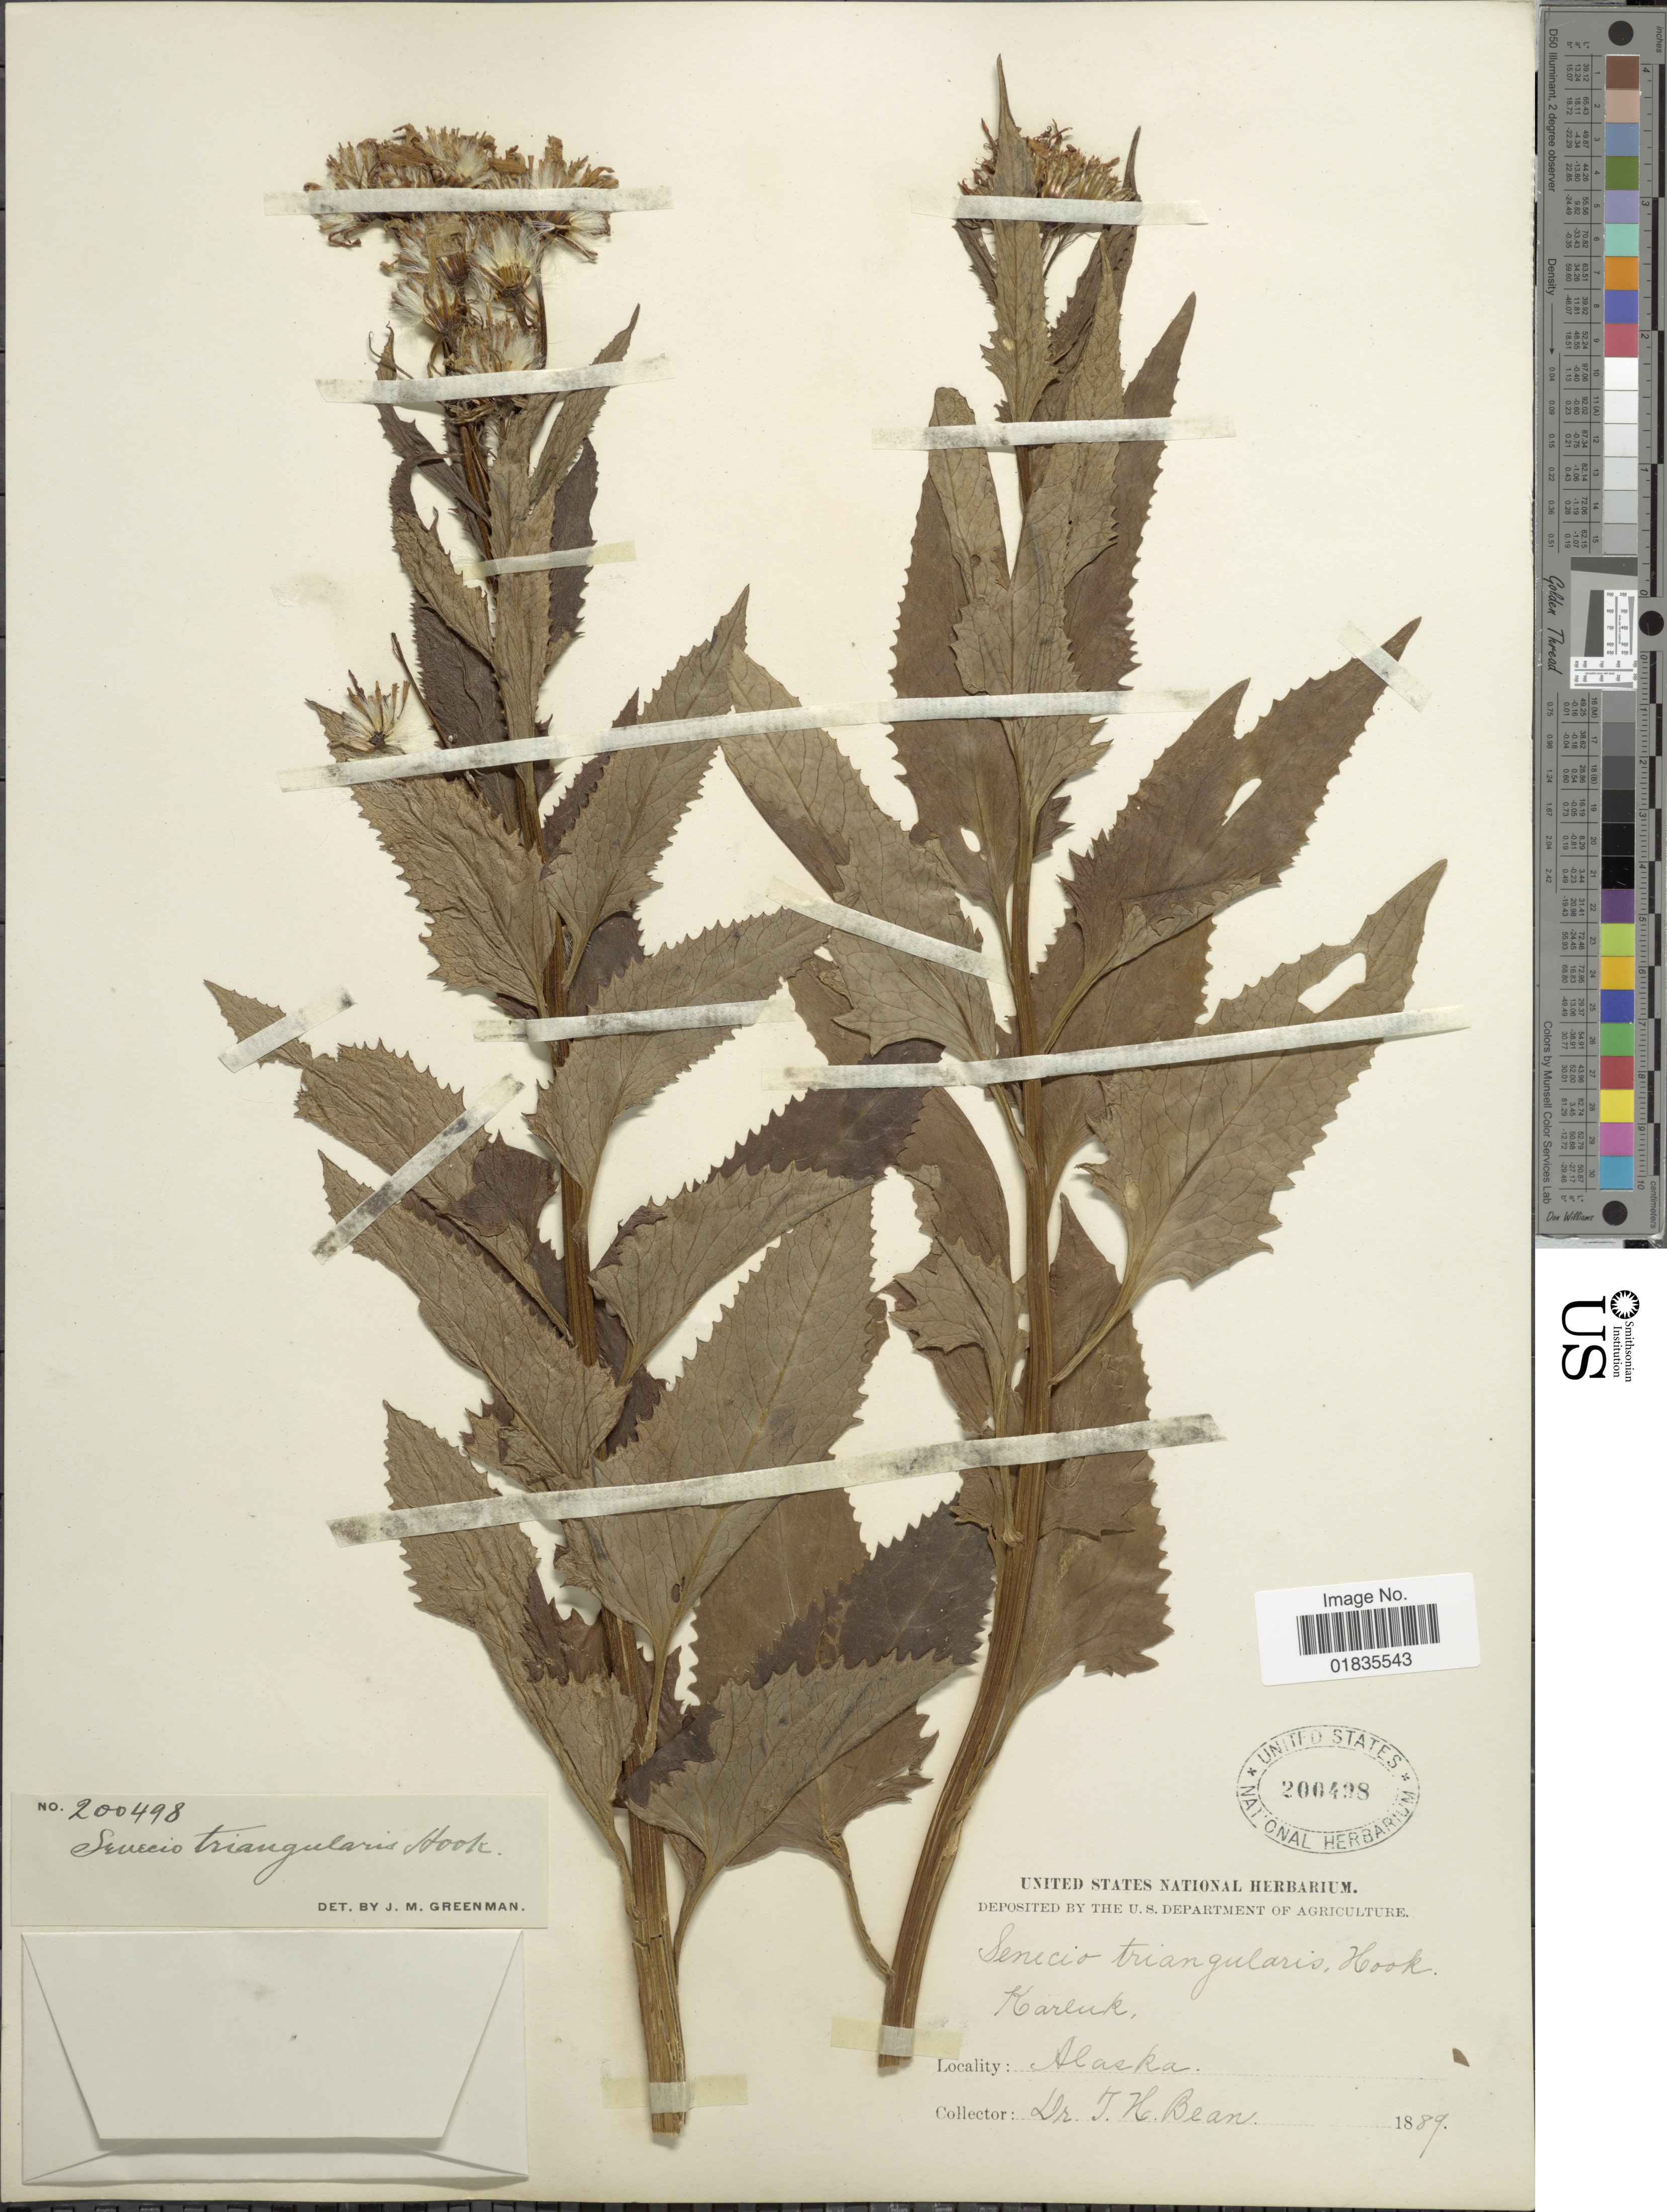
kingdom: Plantae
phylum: Tracheophyta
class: Magnoliopsida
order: Asterales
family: Asteraceae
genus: Senecio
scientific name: Senecio triangularis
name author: Hook.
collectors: T. Bean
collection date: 1889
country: United States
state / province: Alaska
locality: Karluk.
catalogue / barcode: US 200428